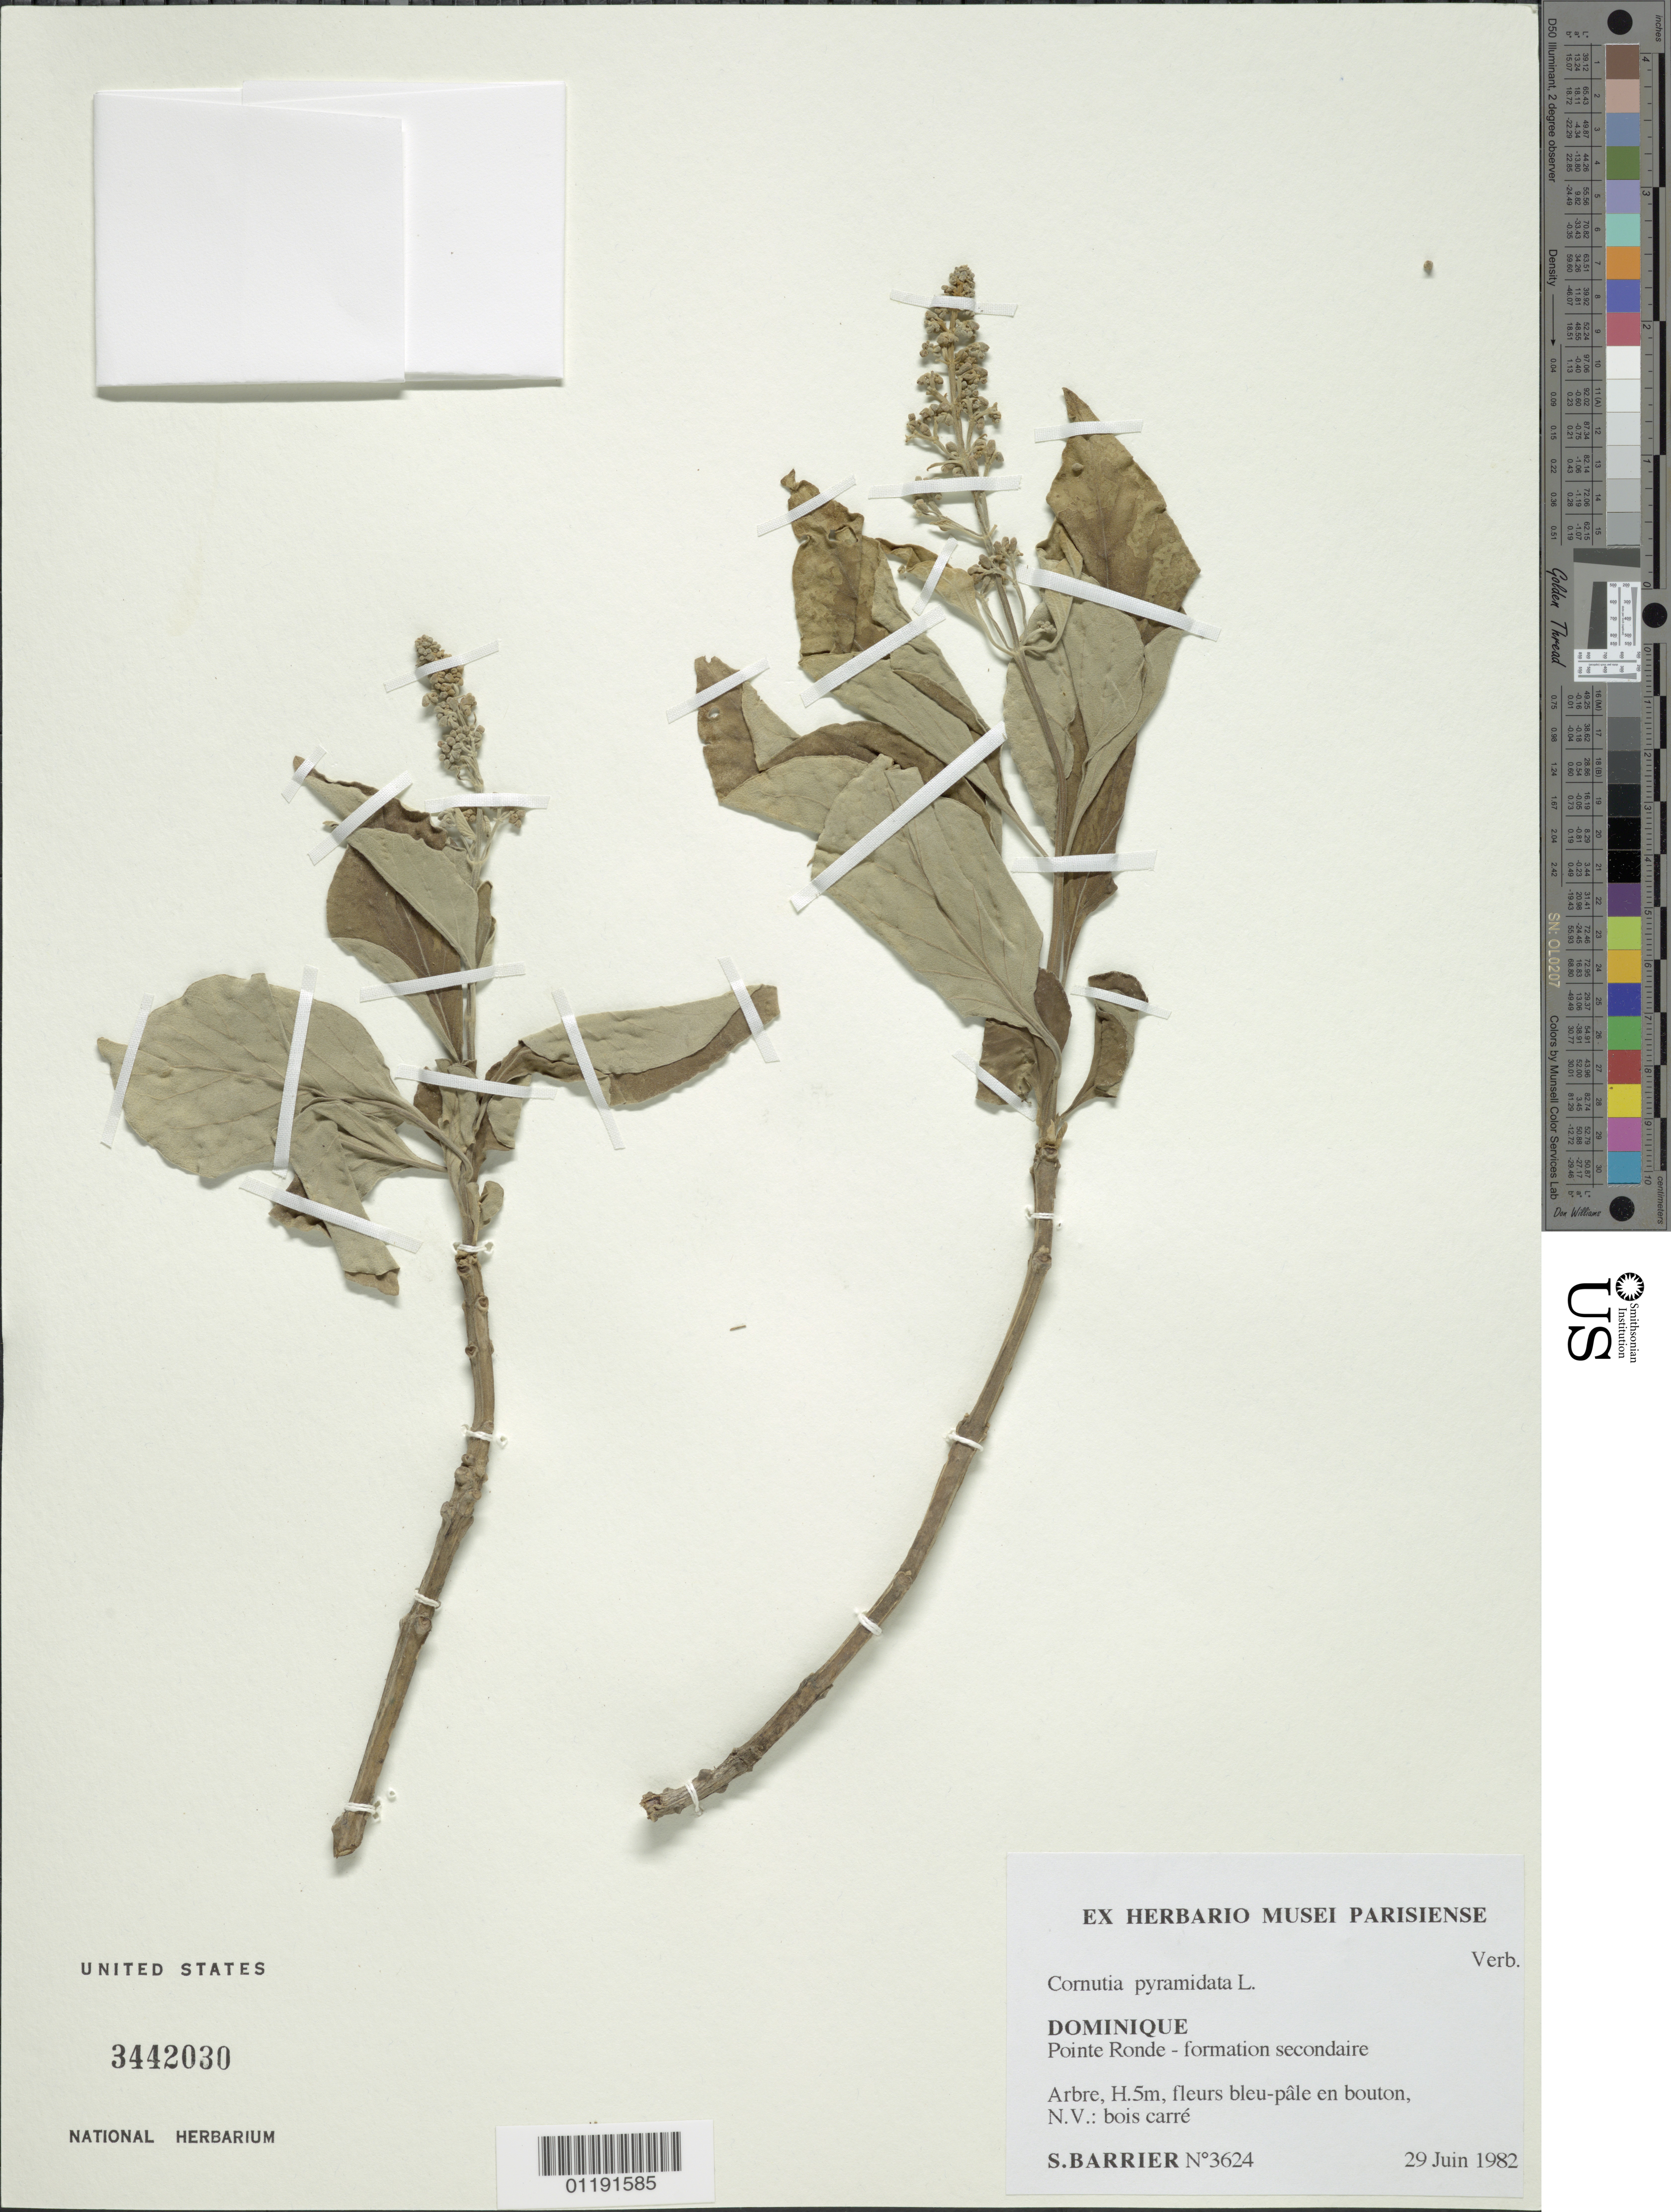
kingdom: Plantae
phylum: Tracheophyta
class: Magnoliopsida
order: Lamiales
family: Lamiaceae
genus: Cornutia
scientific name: Cornutia pyramidata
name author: L.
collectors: S. Barrier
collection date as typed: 29 Jun 1982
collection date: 1982-06-29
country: Dominica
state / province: St. John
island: Dominica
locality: Pointe ronde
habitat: Secondary formation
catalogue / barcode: US 3442030